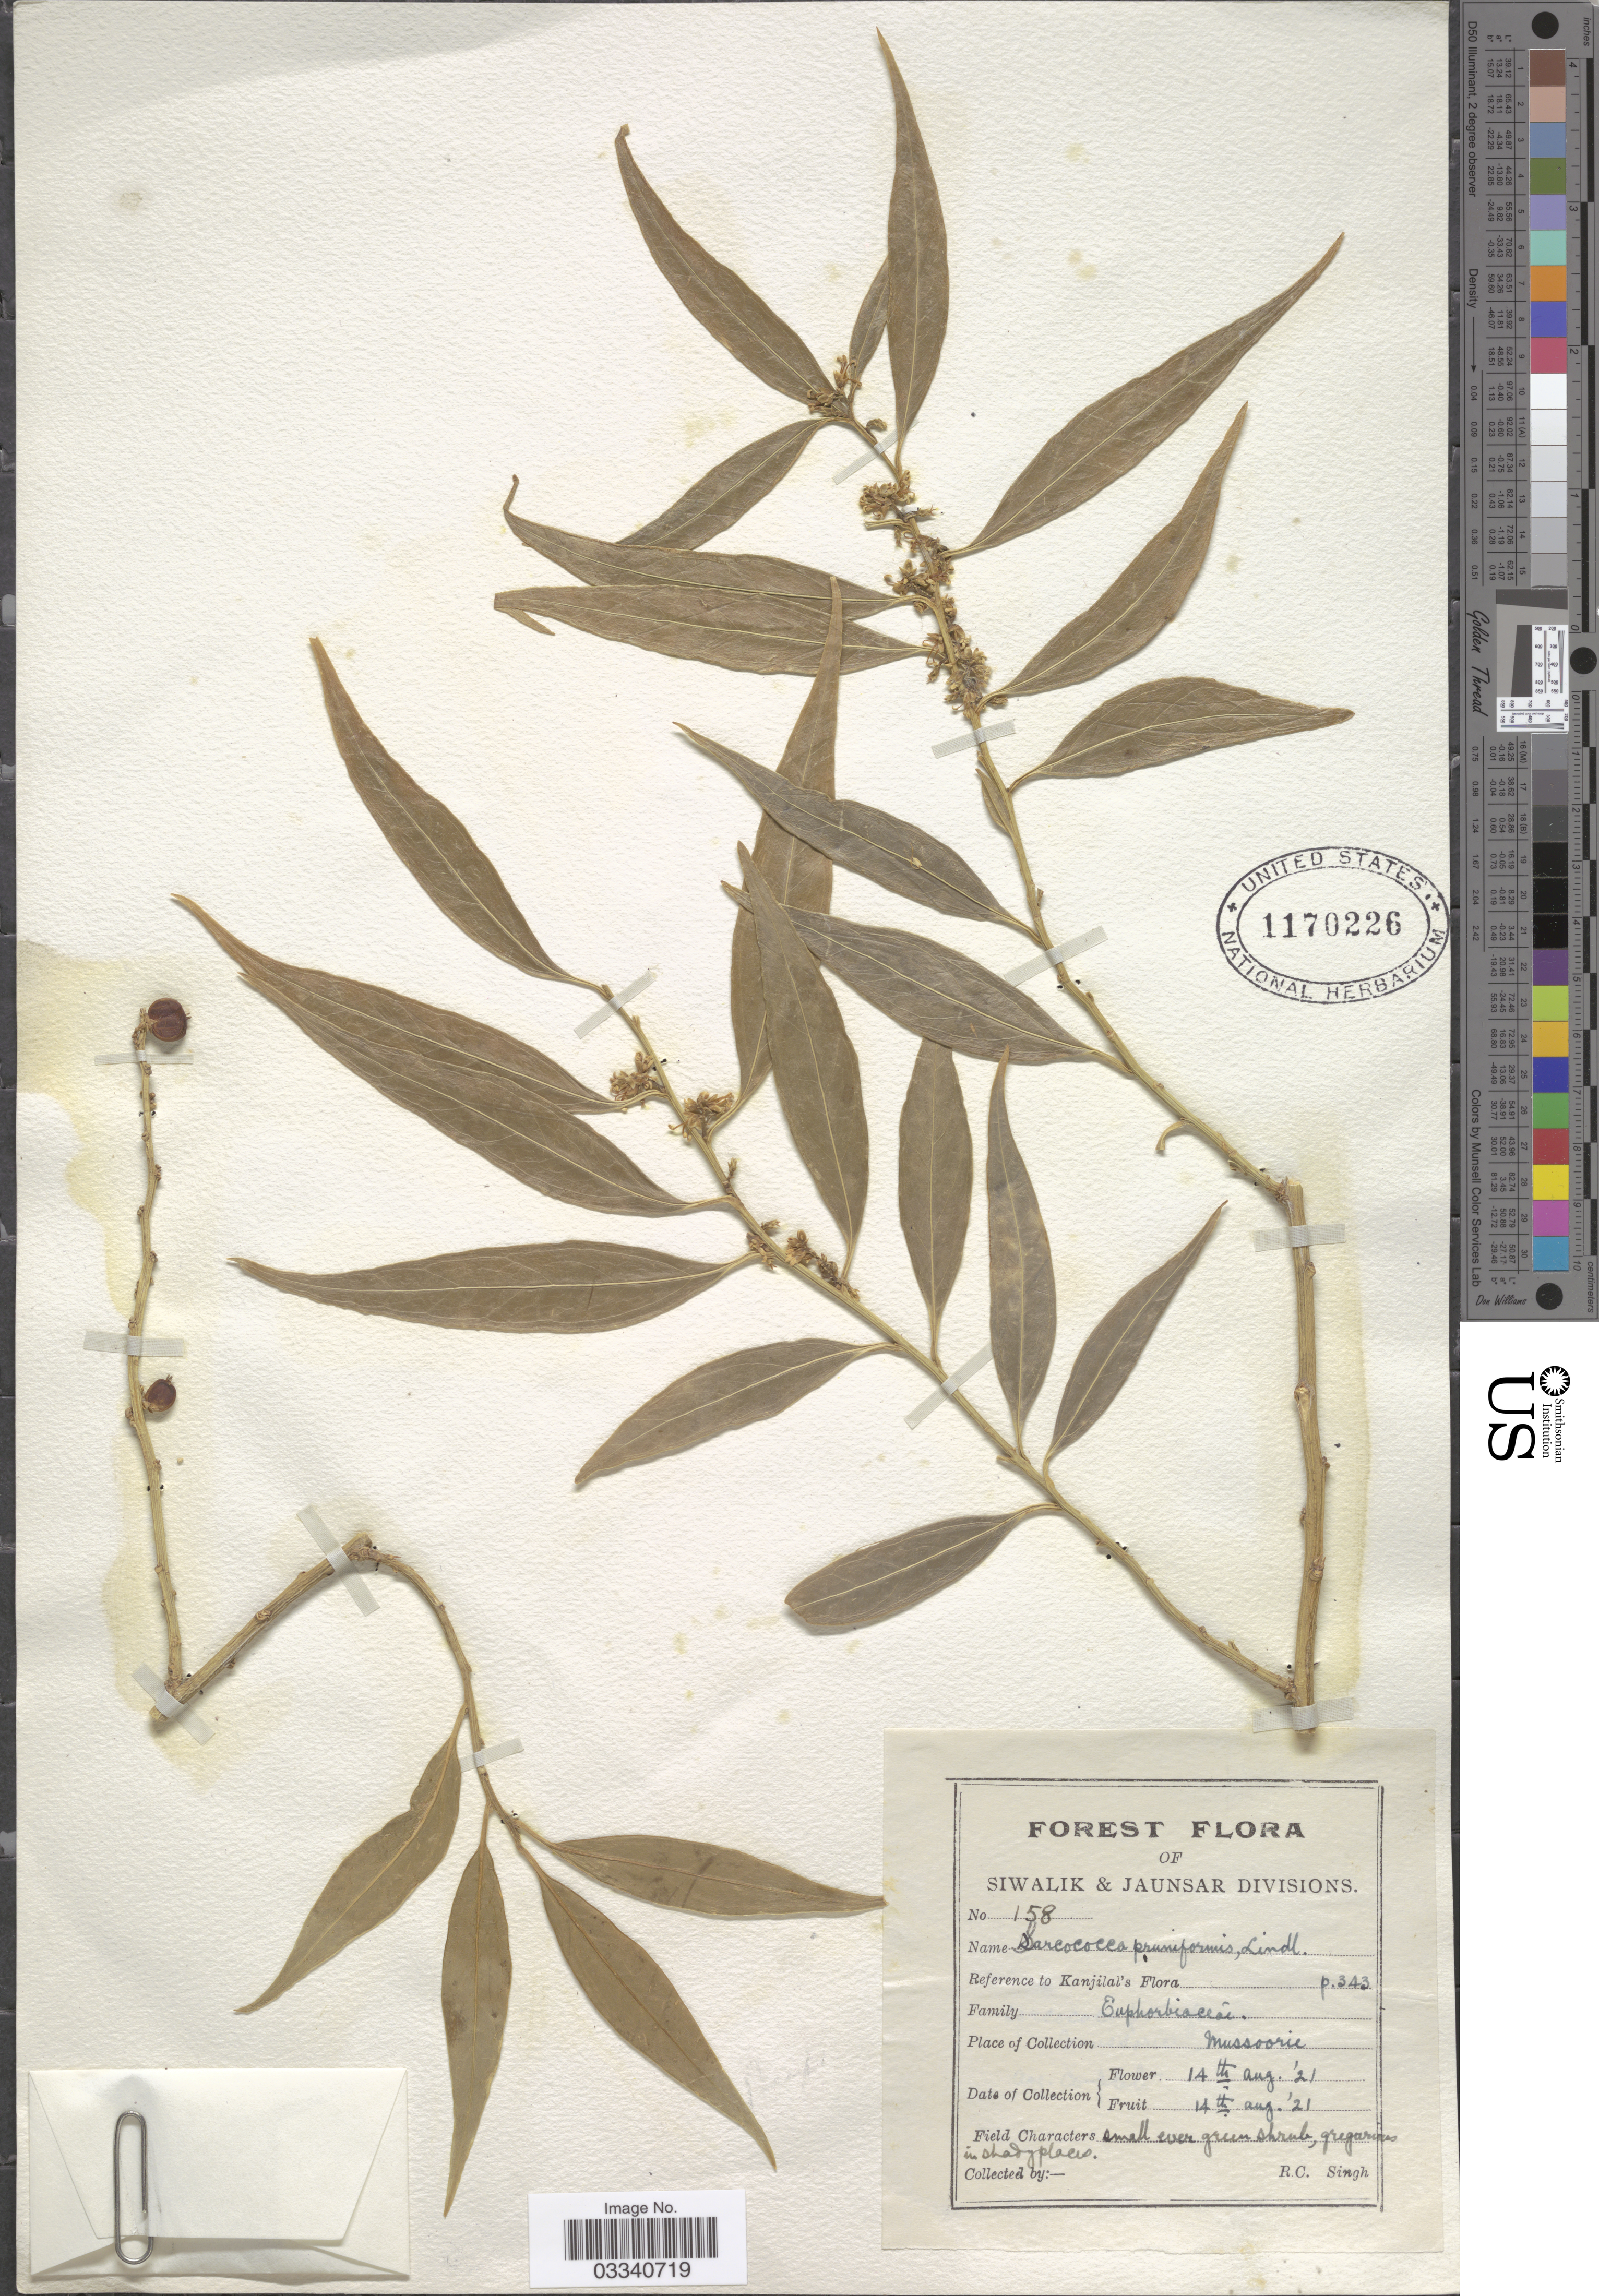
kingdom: Plantae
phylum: Tracheophyta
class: Magnoliopsida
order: Buxales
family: Buxaceae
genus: Sarcococca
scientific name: Sarcococca saligna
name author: (D. Don) Müll. Arg.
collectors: R. Singh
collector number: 158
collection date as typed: Transcribed d/m/y: 14/8/21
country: India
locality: Siwalik & Jaunsar Divisions. Mussoorie.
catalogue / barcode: US 1170226